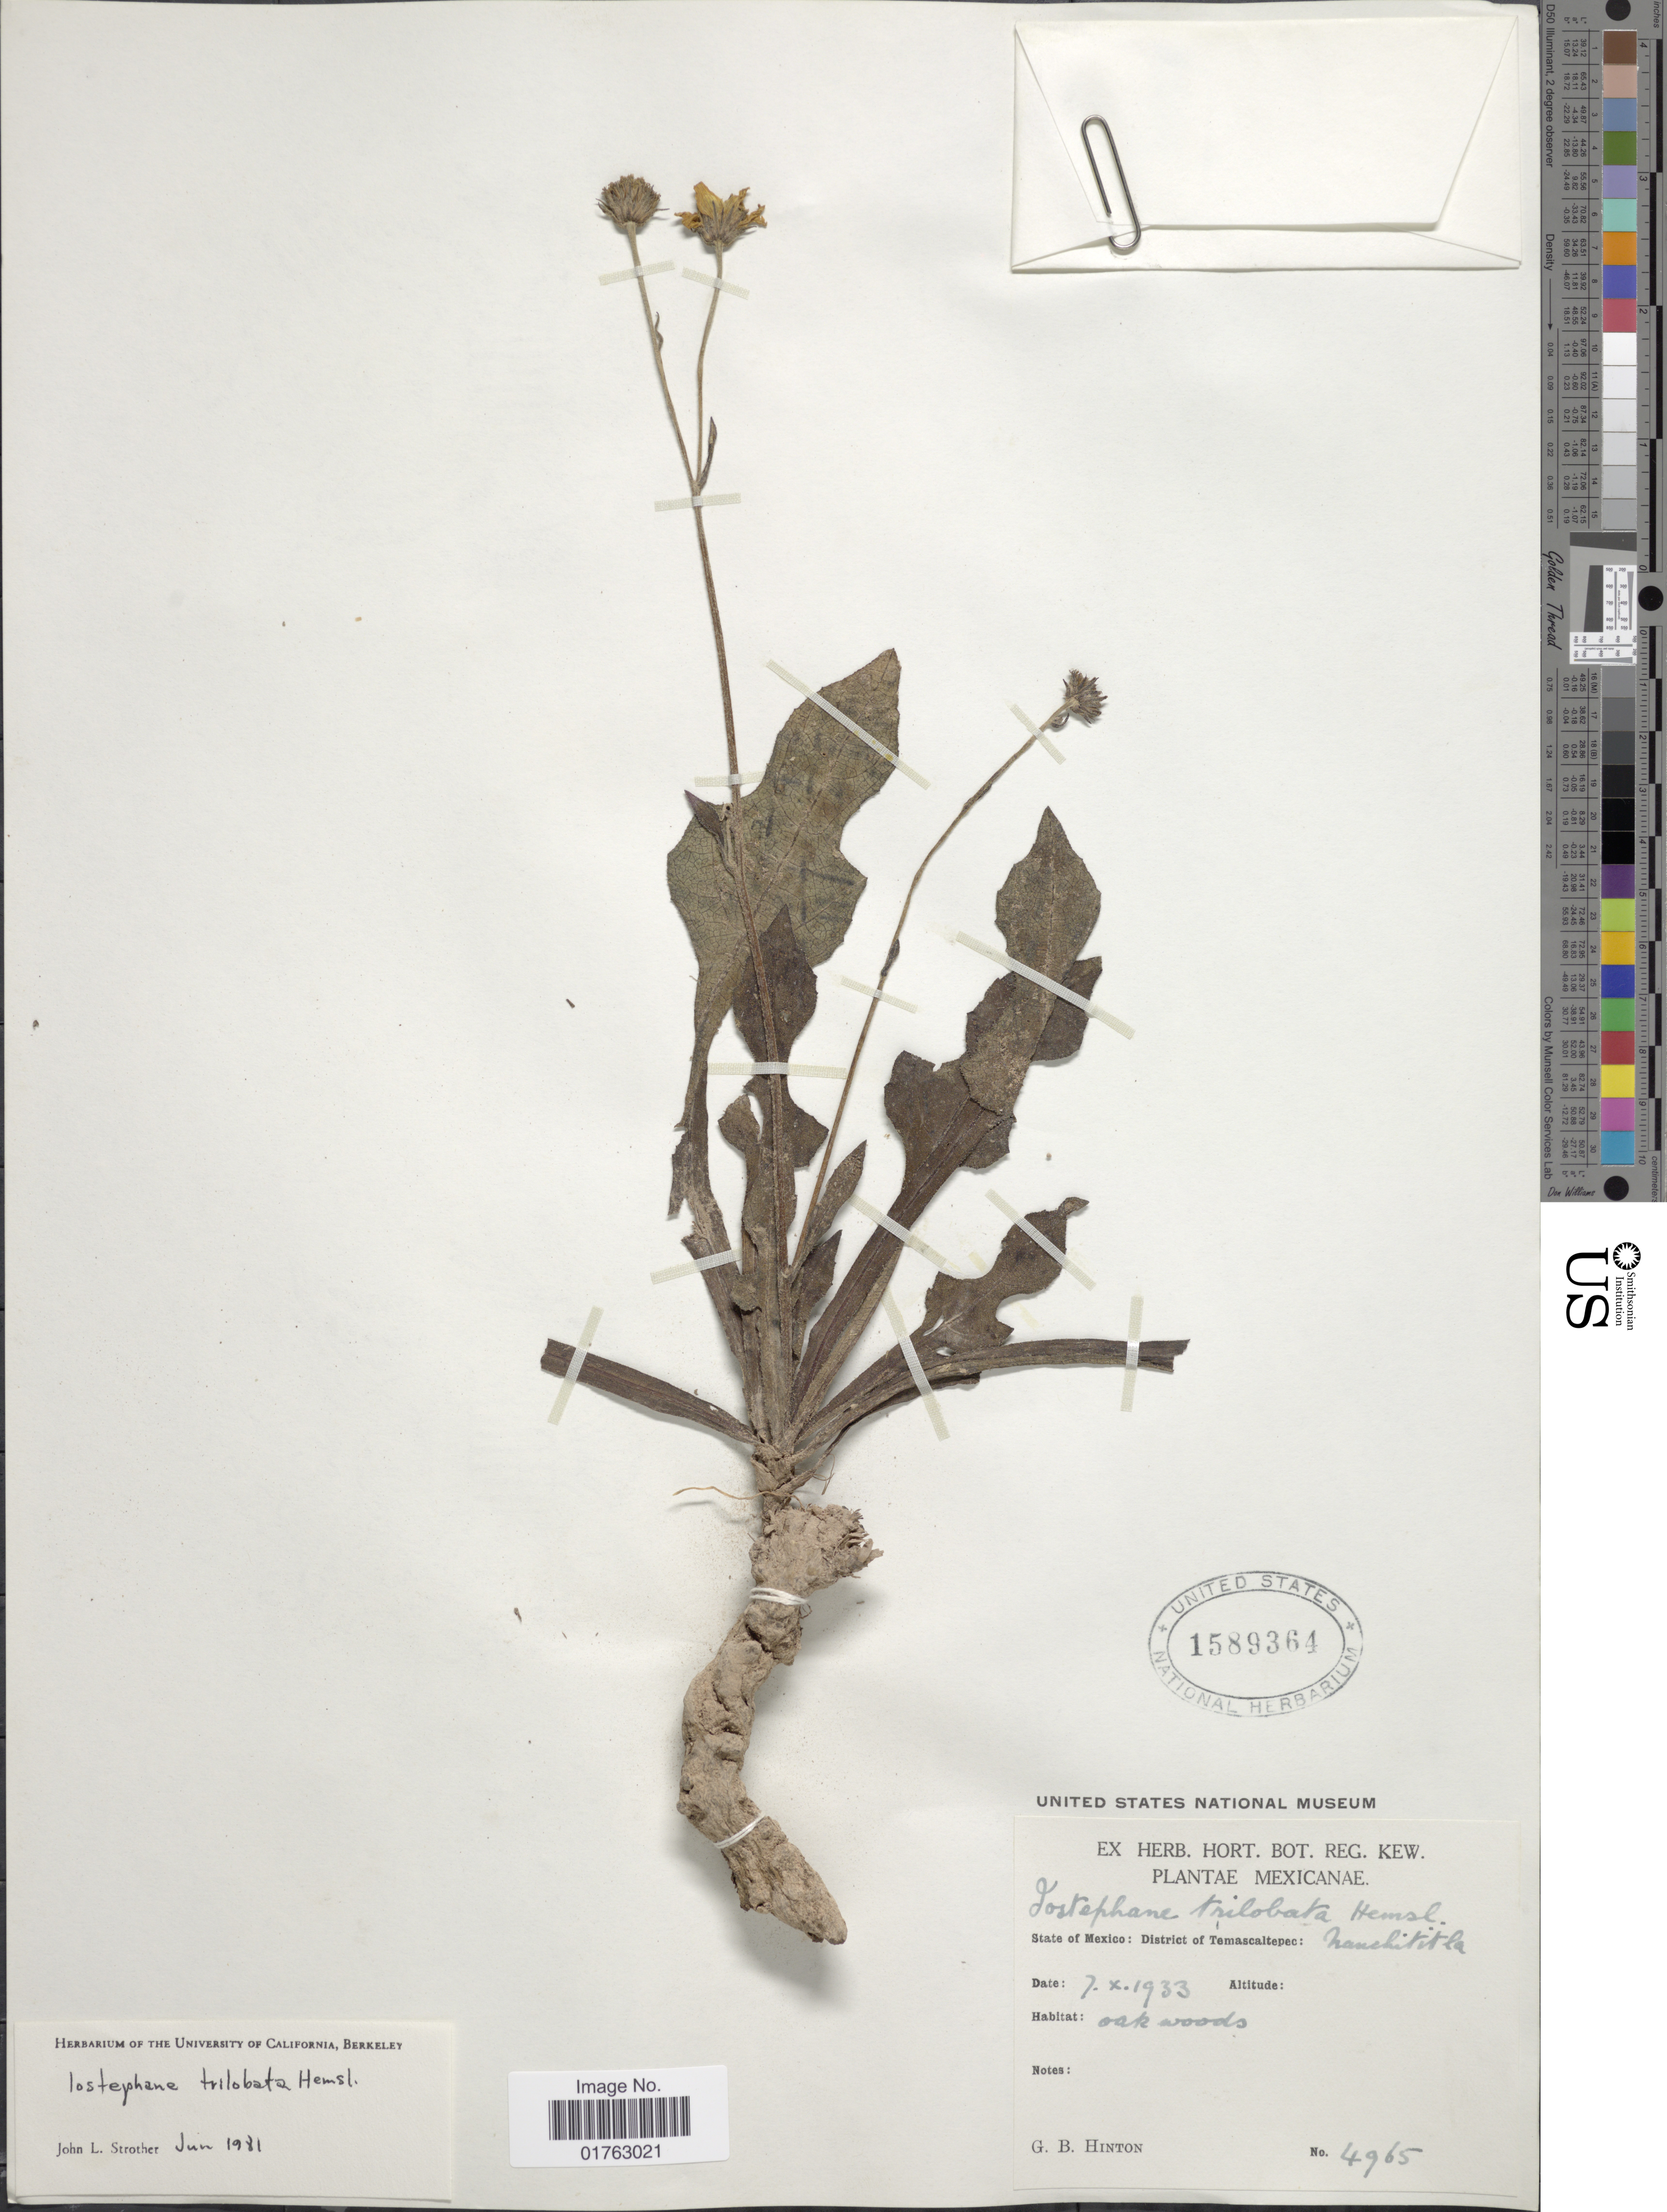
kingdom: Plantae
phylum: Tracheophyta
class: Magnoliopsida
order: Asterales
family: Asteraceae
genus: Iostephane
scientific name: Iostephane trilobata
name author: Hemsl.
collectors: G. B. Hinton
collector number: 4965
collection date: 1933-10-07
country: Mexico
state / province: México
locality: District of Temascaltepec: Nanchititla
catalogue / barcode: US 1589364